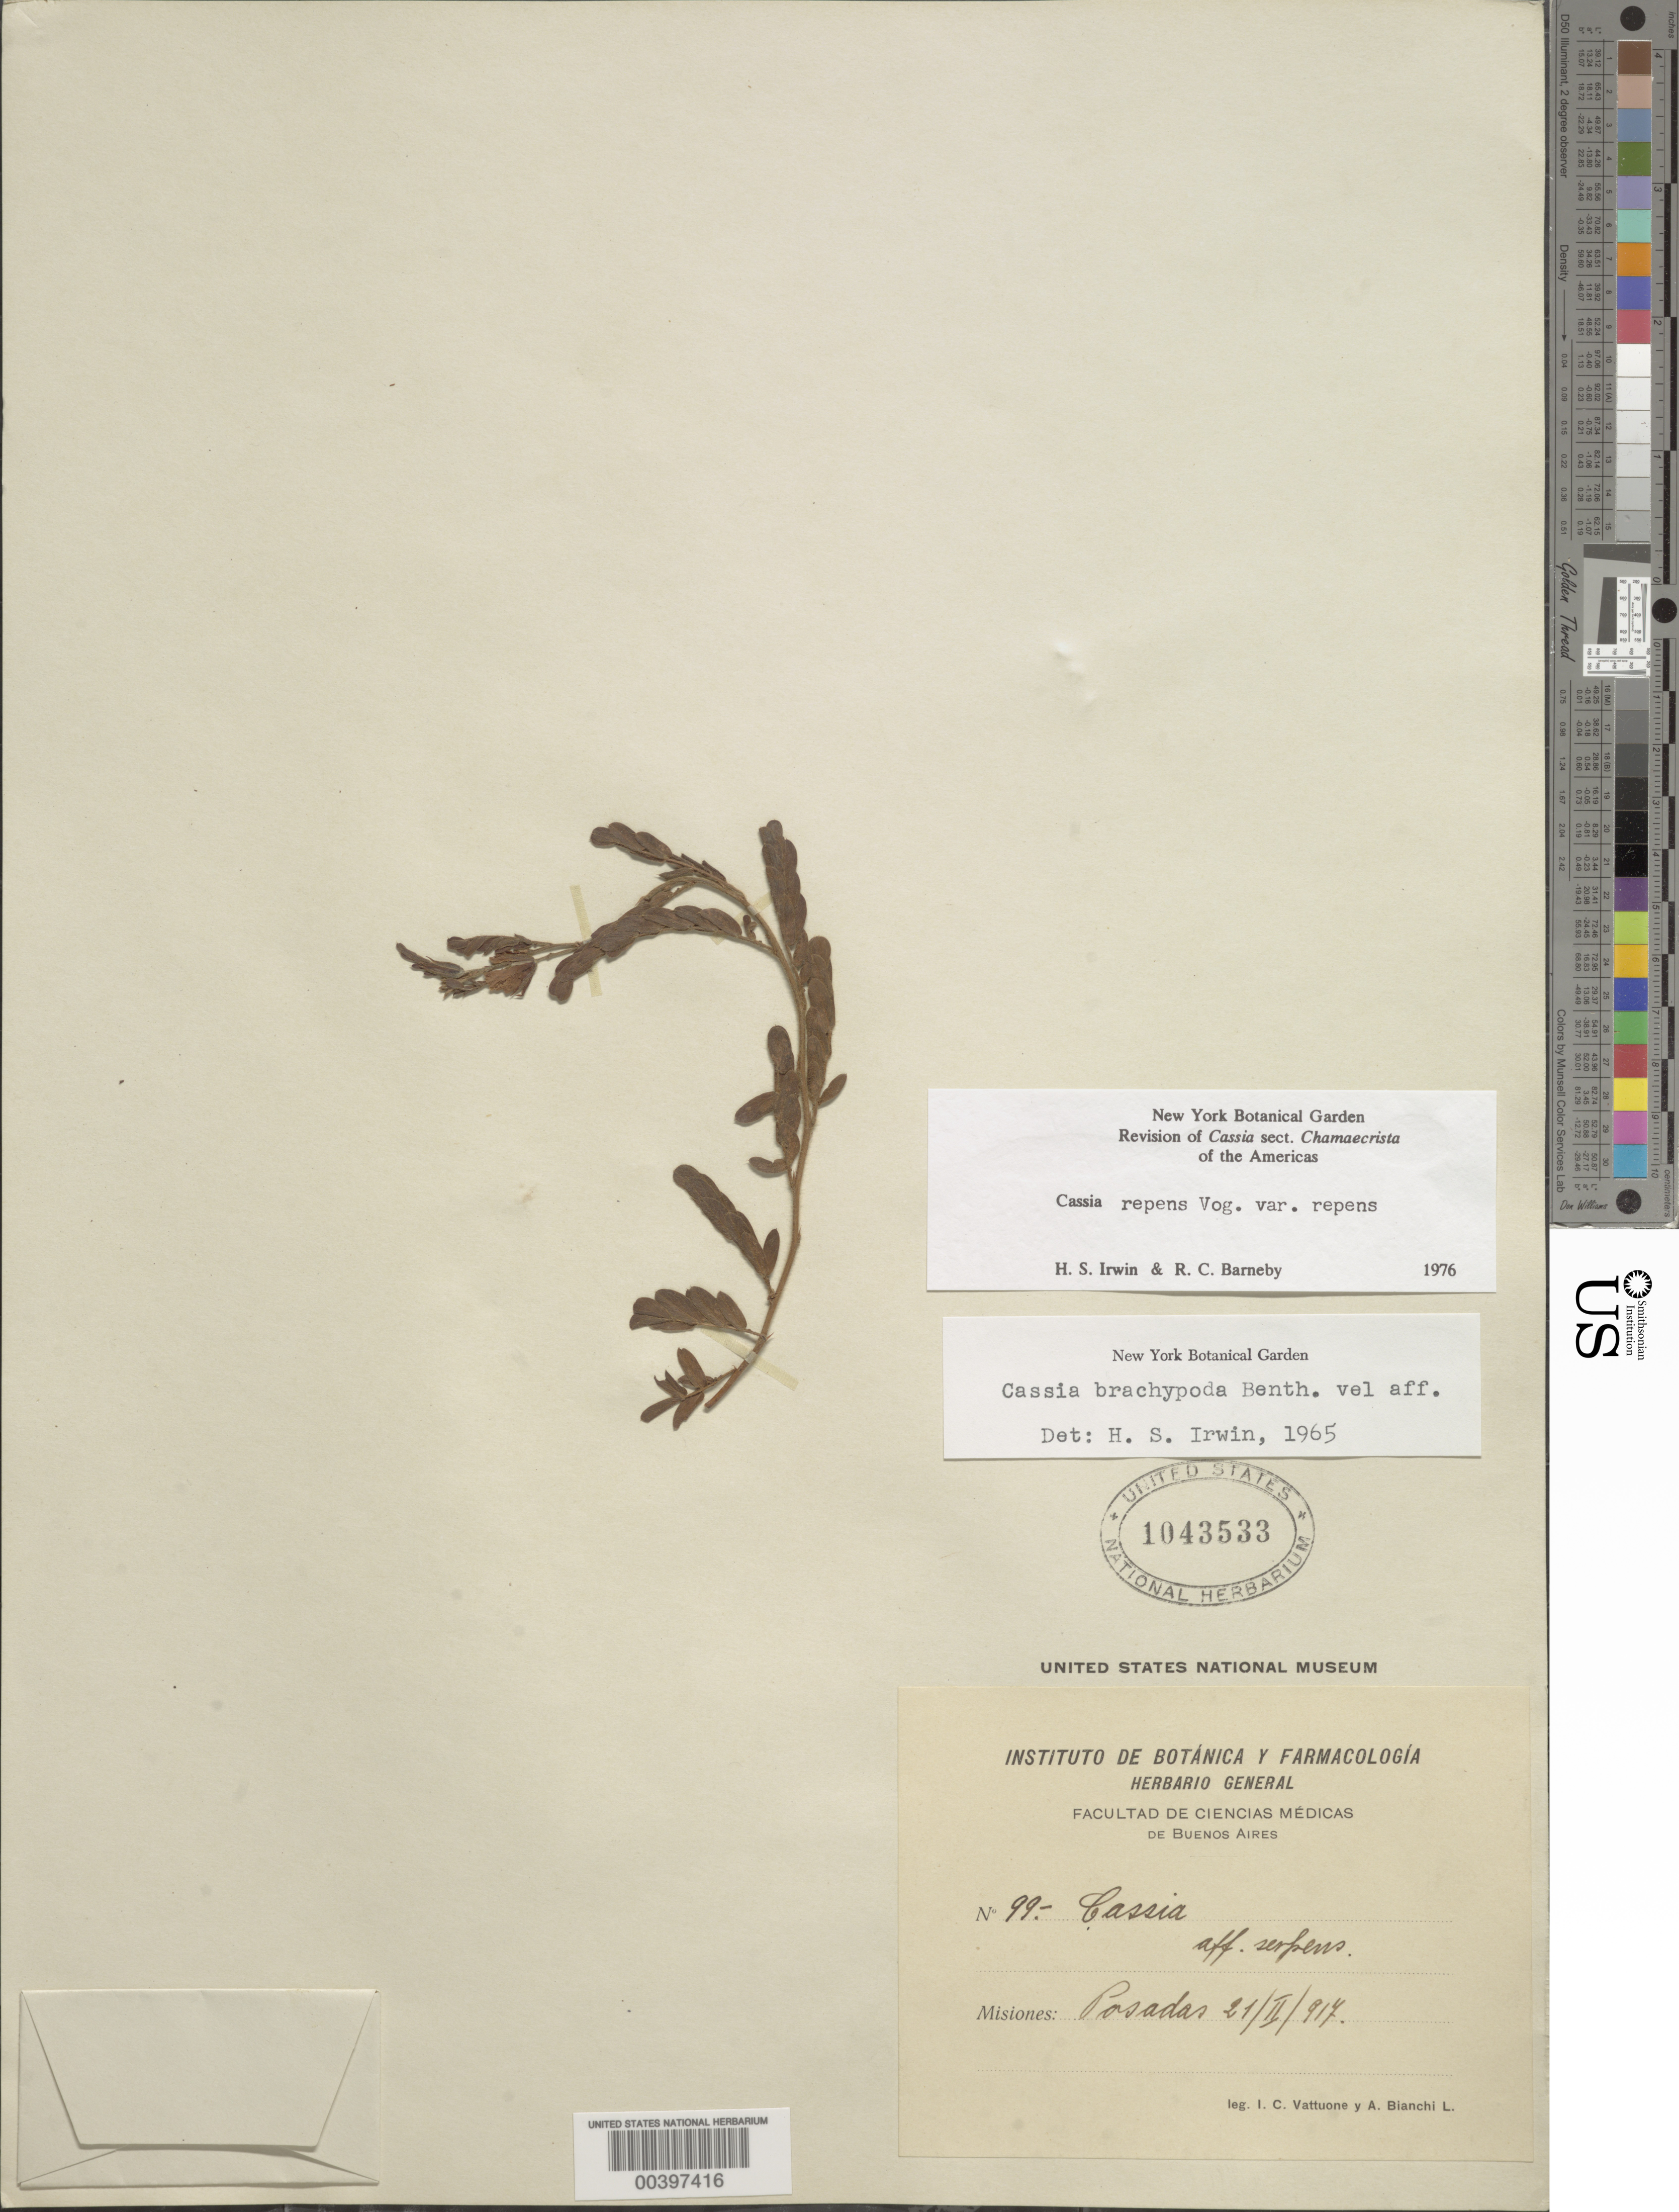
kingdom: Plantae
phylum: Tracheophyta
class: Magnoliopsida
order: Fabales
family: Fabaceae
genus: Chamaecrista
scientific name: Chamaecrista repens var. repens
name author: (Vogel) H.S. Irwin & Barneby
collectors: I. Vattuone & L. Bianchi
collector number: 99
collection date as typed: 21 Feb 1914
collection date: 1914-02-21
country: Argentina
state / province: Misiones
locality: Pasadas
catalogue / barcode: US 1043533